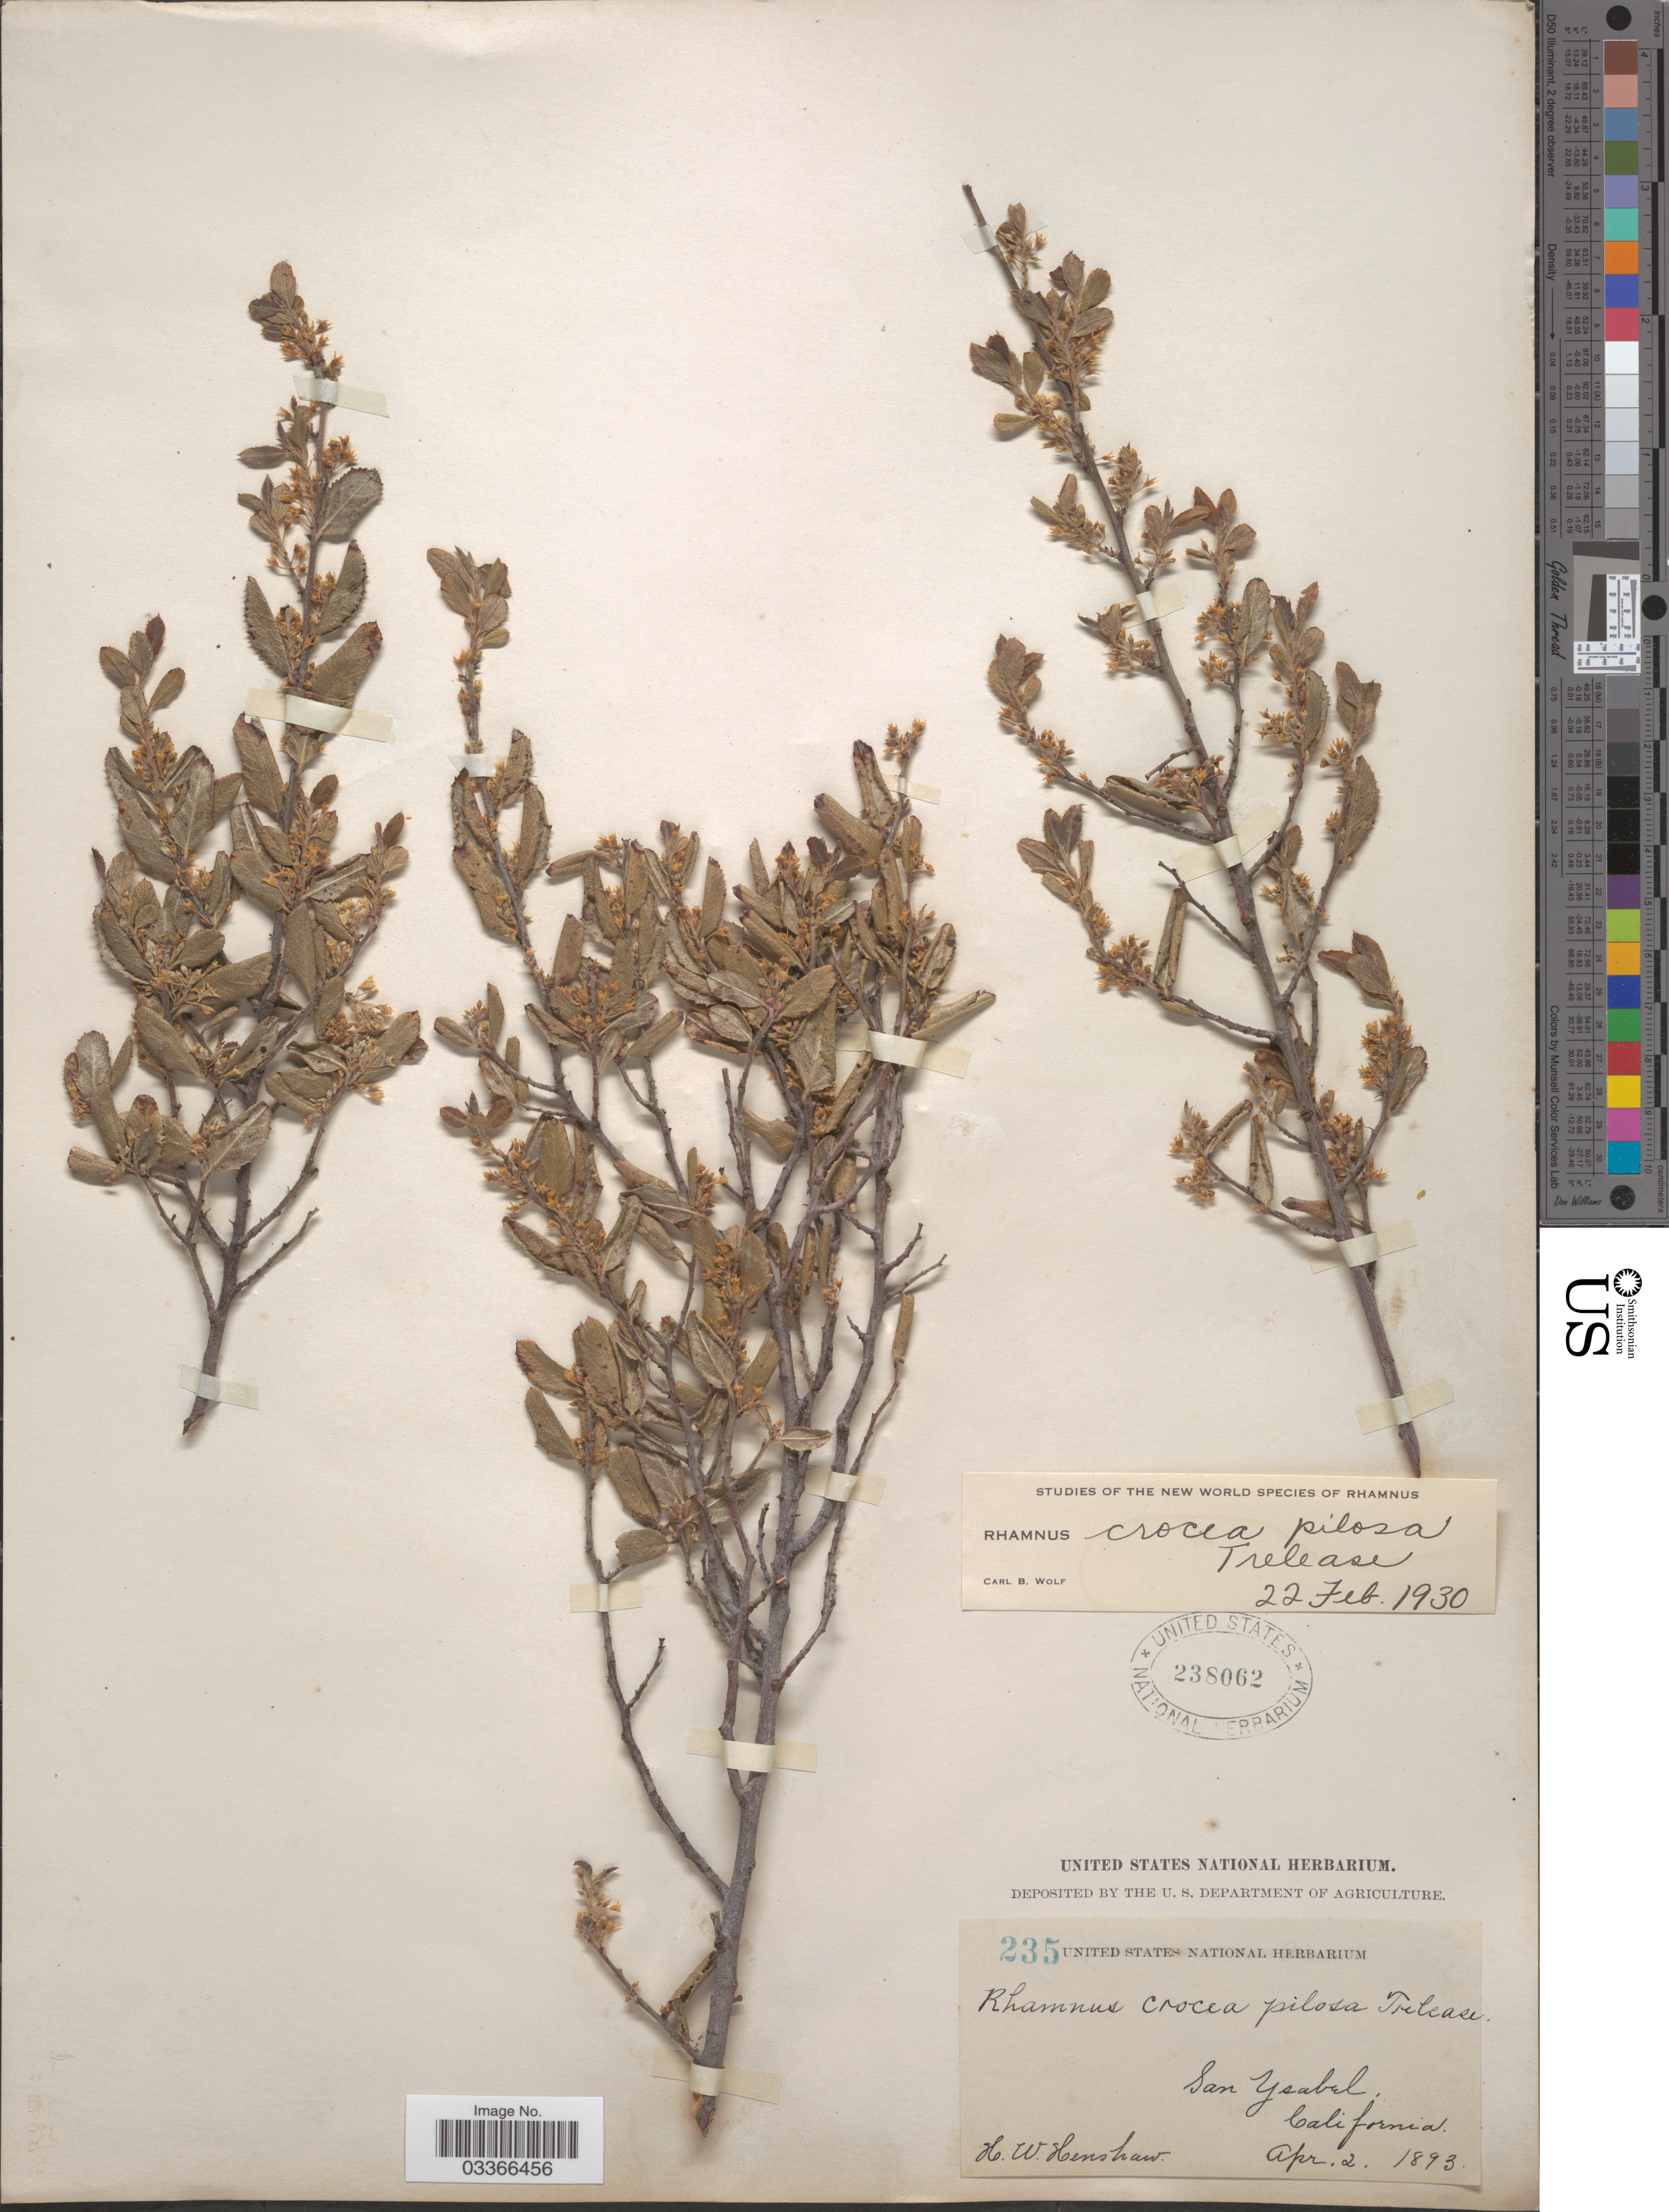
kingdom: Plantae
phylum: Tracheophyta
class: Magnoliopsida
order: Rosales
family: Rhamnaceae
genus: Rhamnus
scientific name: Rhamnus crocea var. pilosa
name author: Trel. ex Curran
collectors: H. Henshaw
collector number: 235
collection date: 1893-04-02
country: United States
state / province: California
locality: San Ysabel.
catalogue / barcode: US 238062